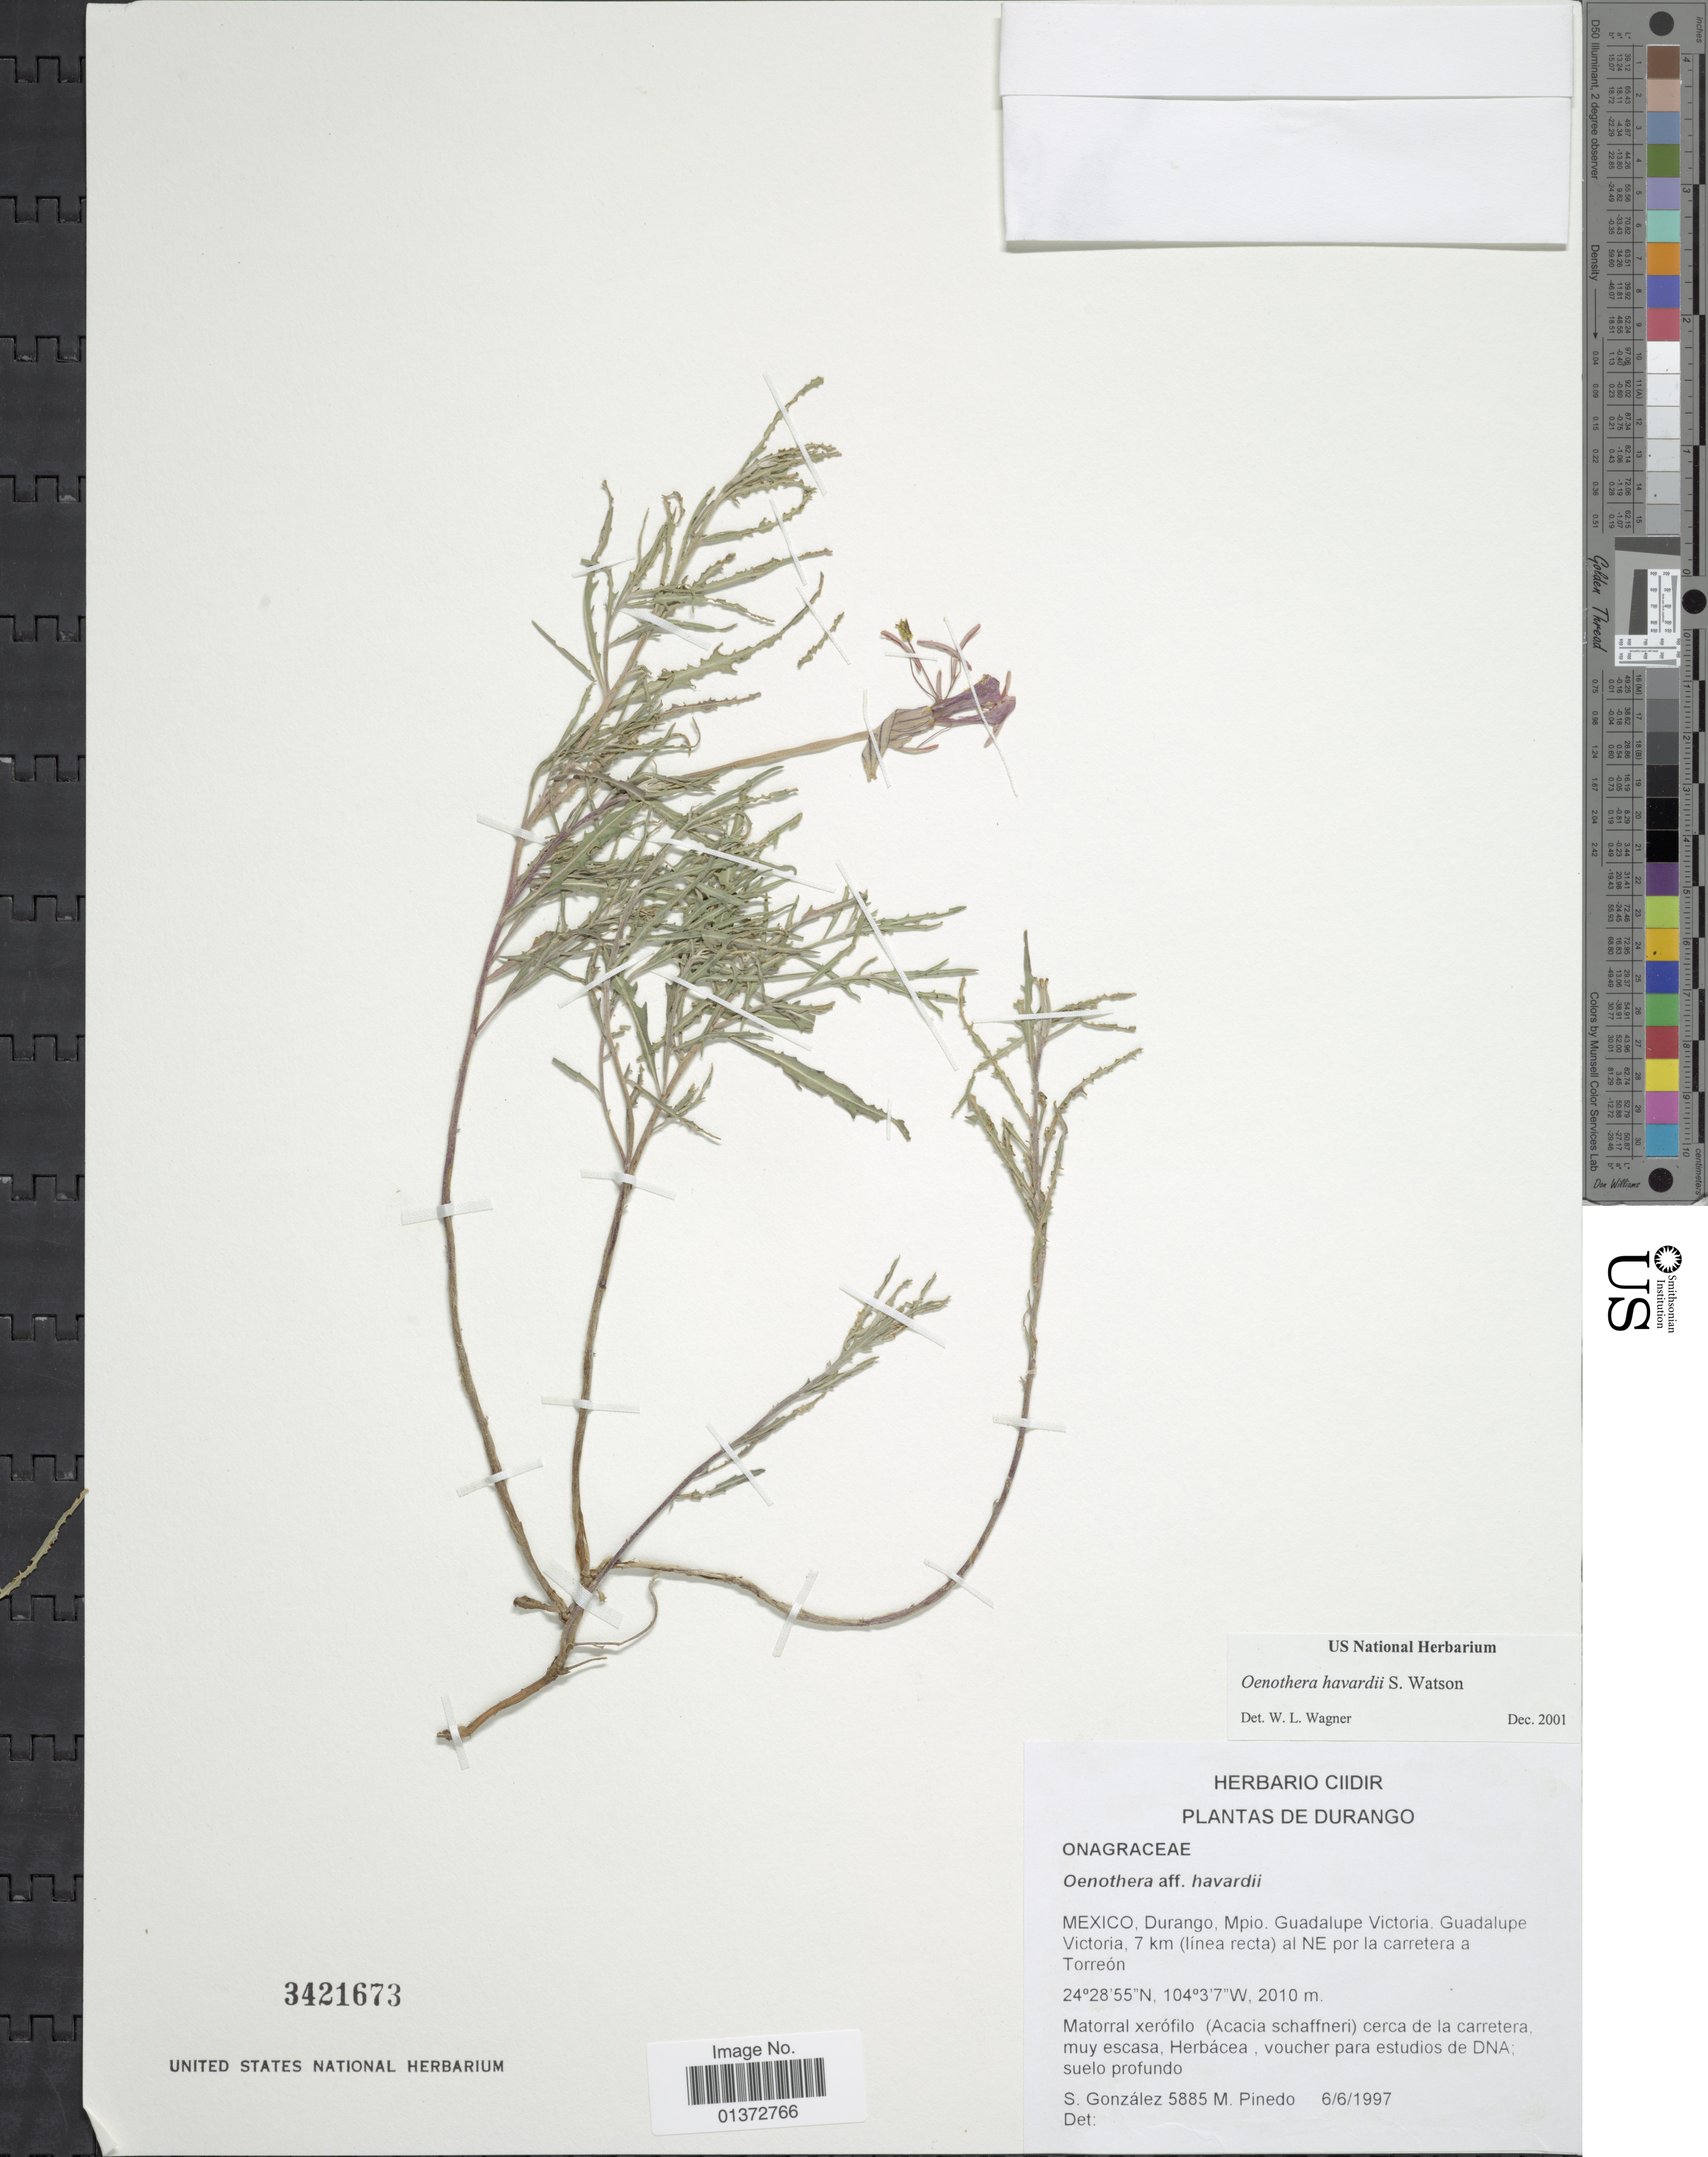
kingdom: Plantae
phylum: Tracheophyta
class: Magnoliopsida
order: Myrtales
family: Onagraceae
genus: Oenothera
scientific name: Oenothera havardii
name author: S. Watson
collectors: S. González & M. Pinedo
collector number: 5885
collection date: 1997-06-06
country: Mexico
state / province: Durango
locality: Mpio. Guadalupe Victoria, Guadalupe Victoria, 7 km (linea recta) al NE por la carretera a Torreón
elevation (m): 2010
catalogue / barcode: US 3421673